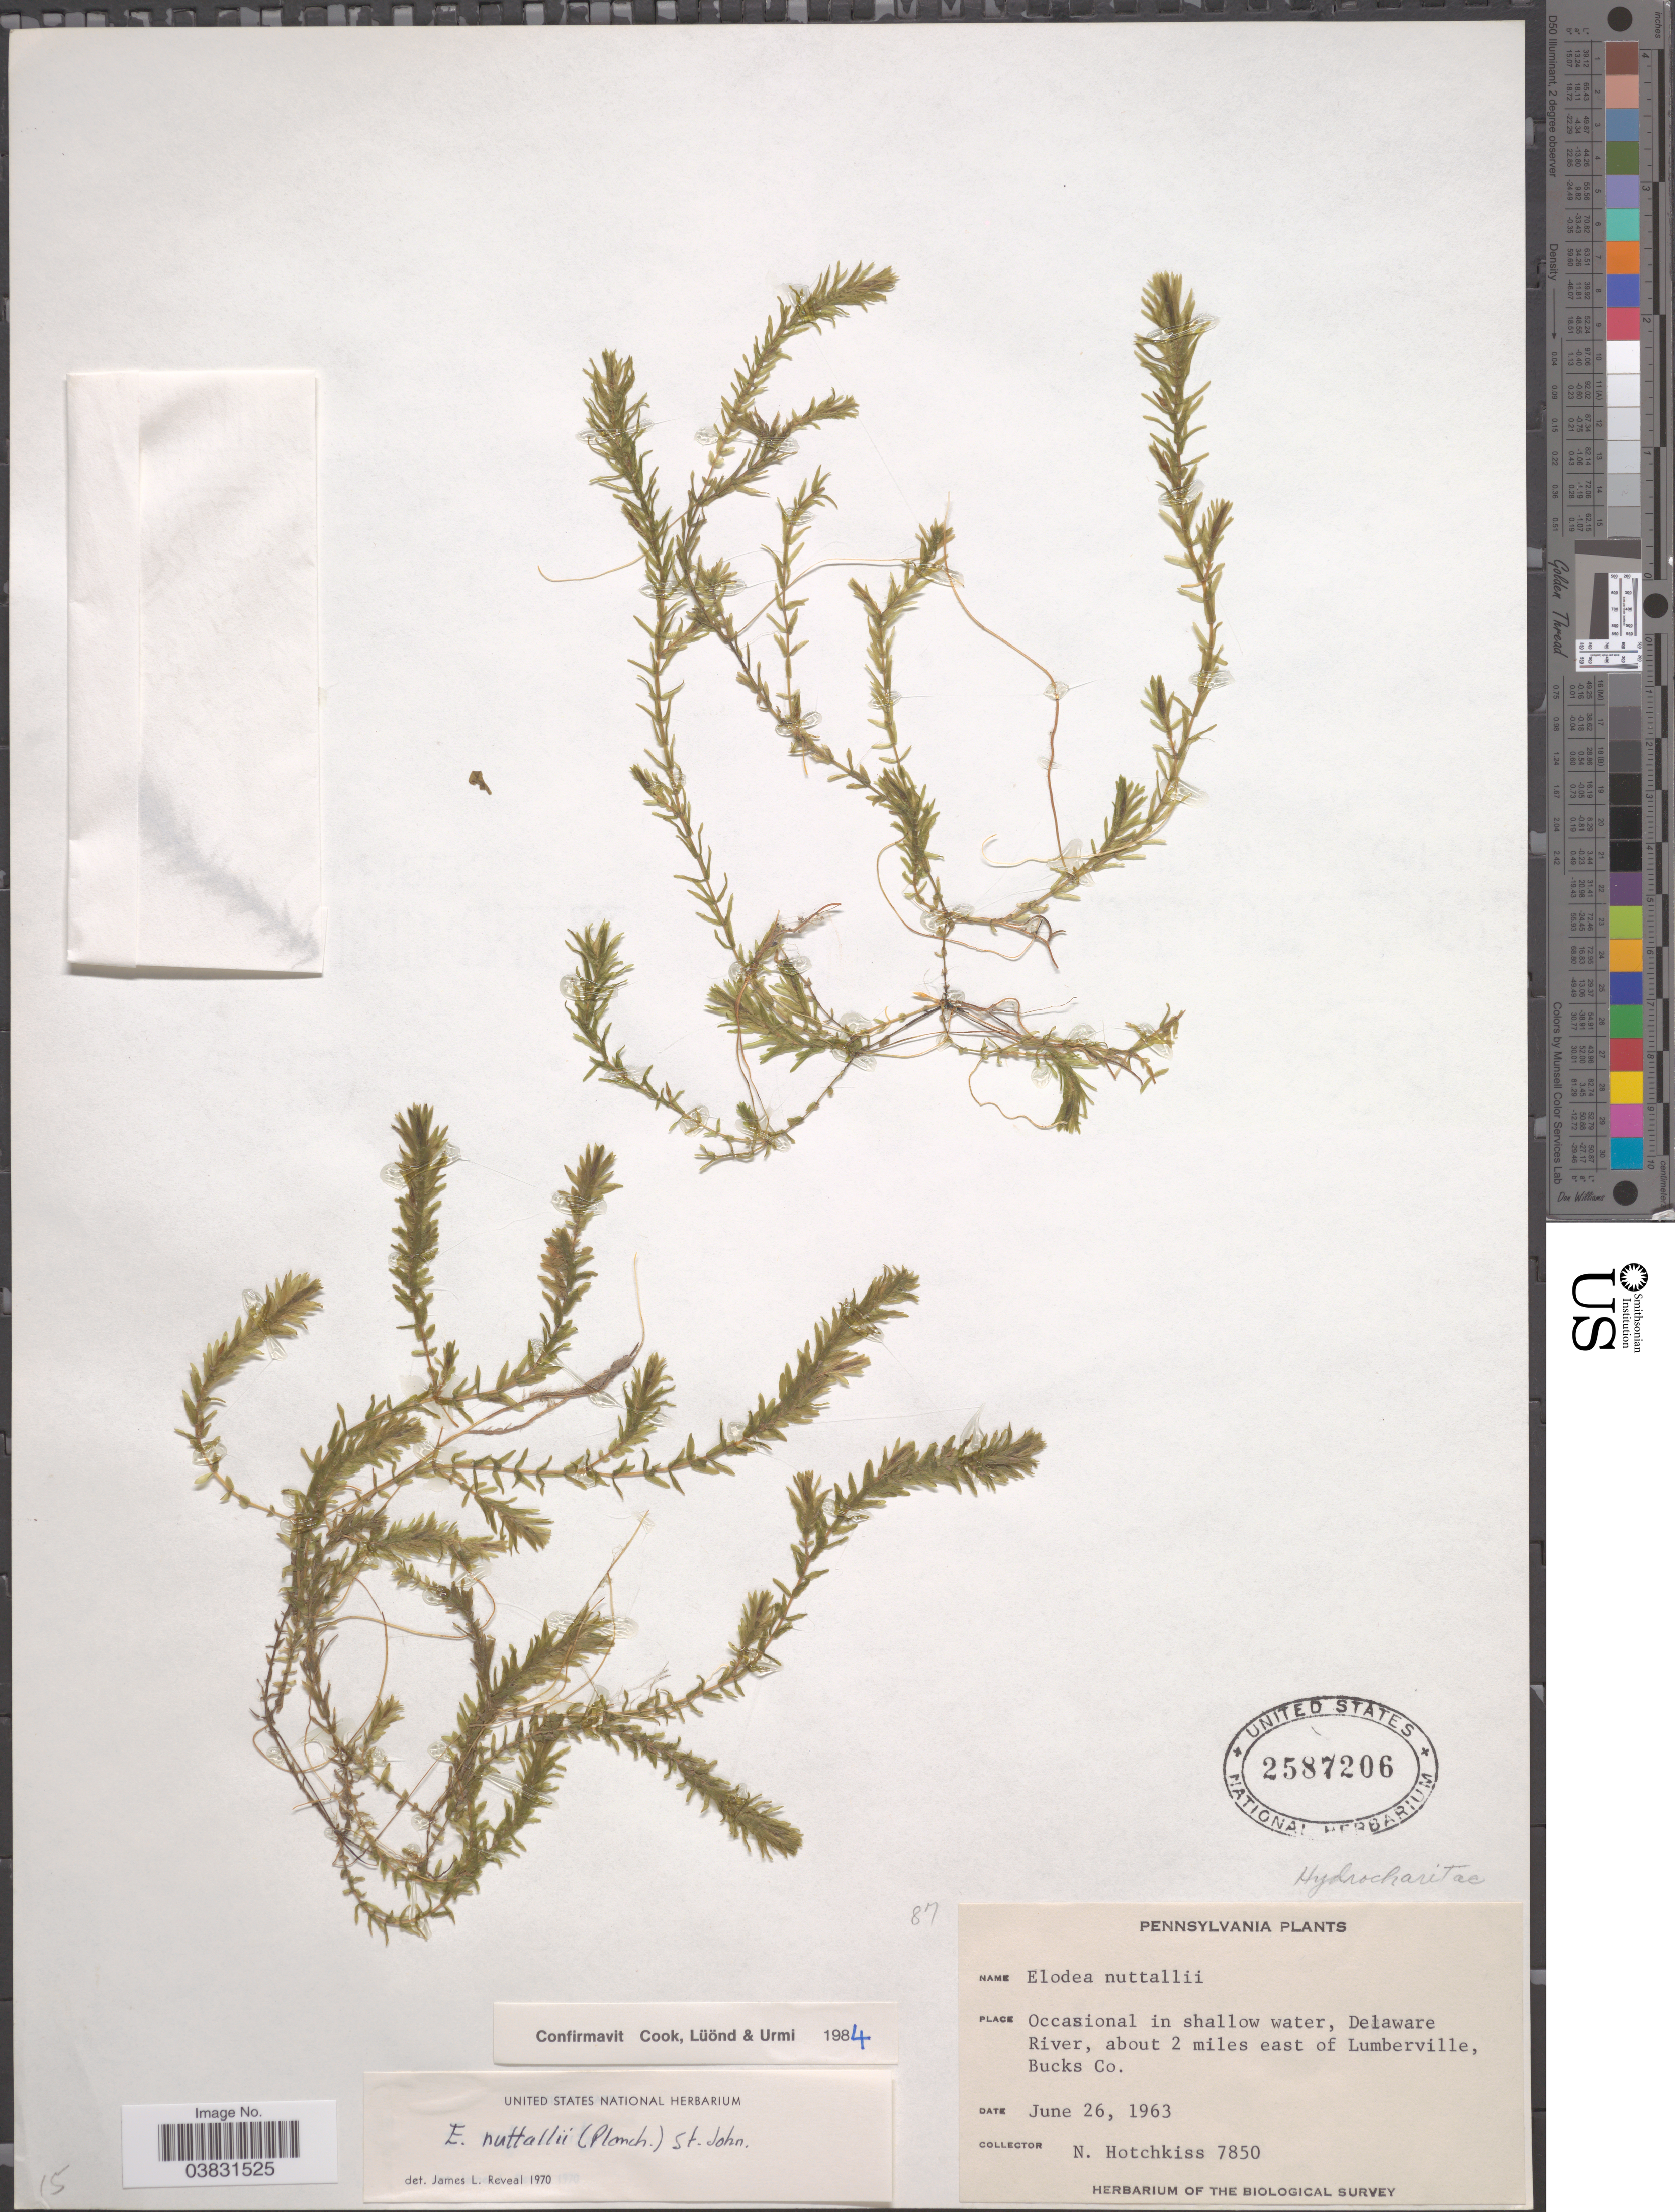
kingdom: Plantae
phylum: Tracheophyta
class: Liliopsida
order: Alismatales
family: Hydrocharitaceae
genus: Elodea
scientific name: Elodea nuttallii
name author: (Planch.) H. St. John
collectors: N. Hotchkiss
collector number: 7850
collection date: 1963-06-26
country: United States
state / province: Pennsylvania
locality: Delaware River, about 2 miles east of Lumberville, Bucks Co.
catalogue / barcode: US 2587206